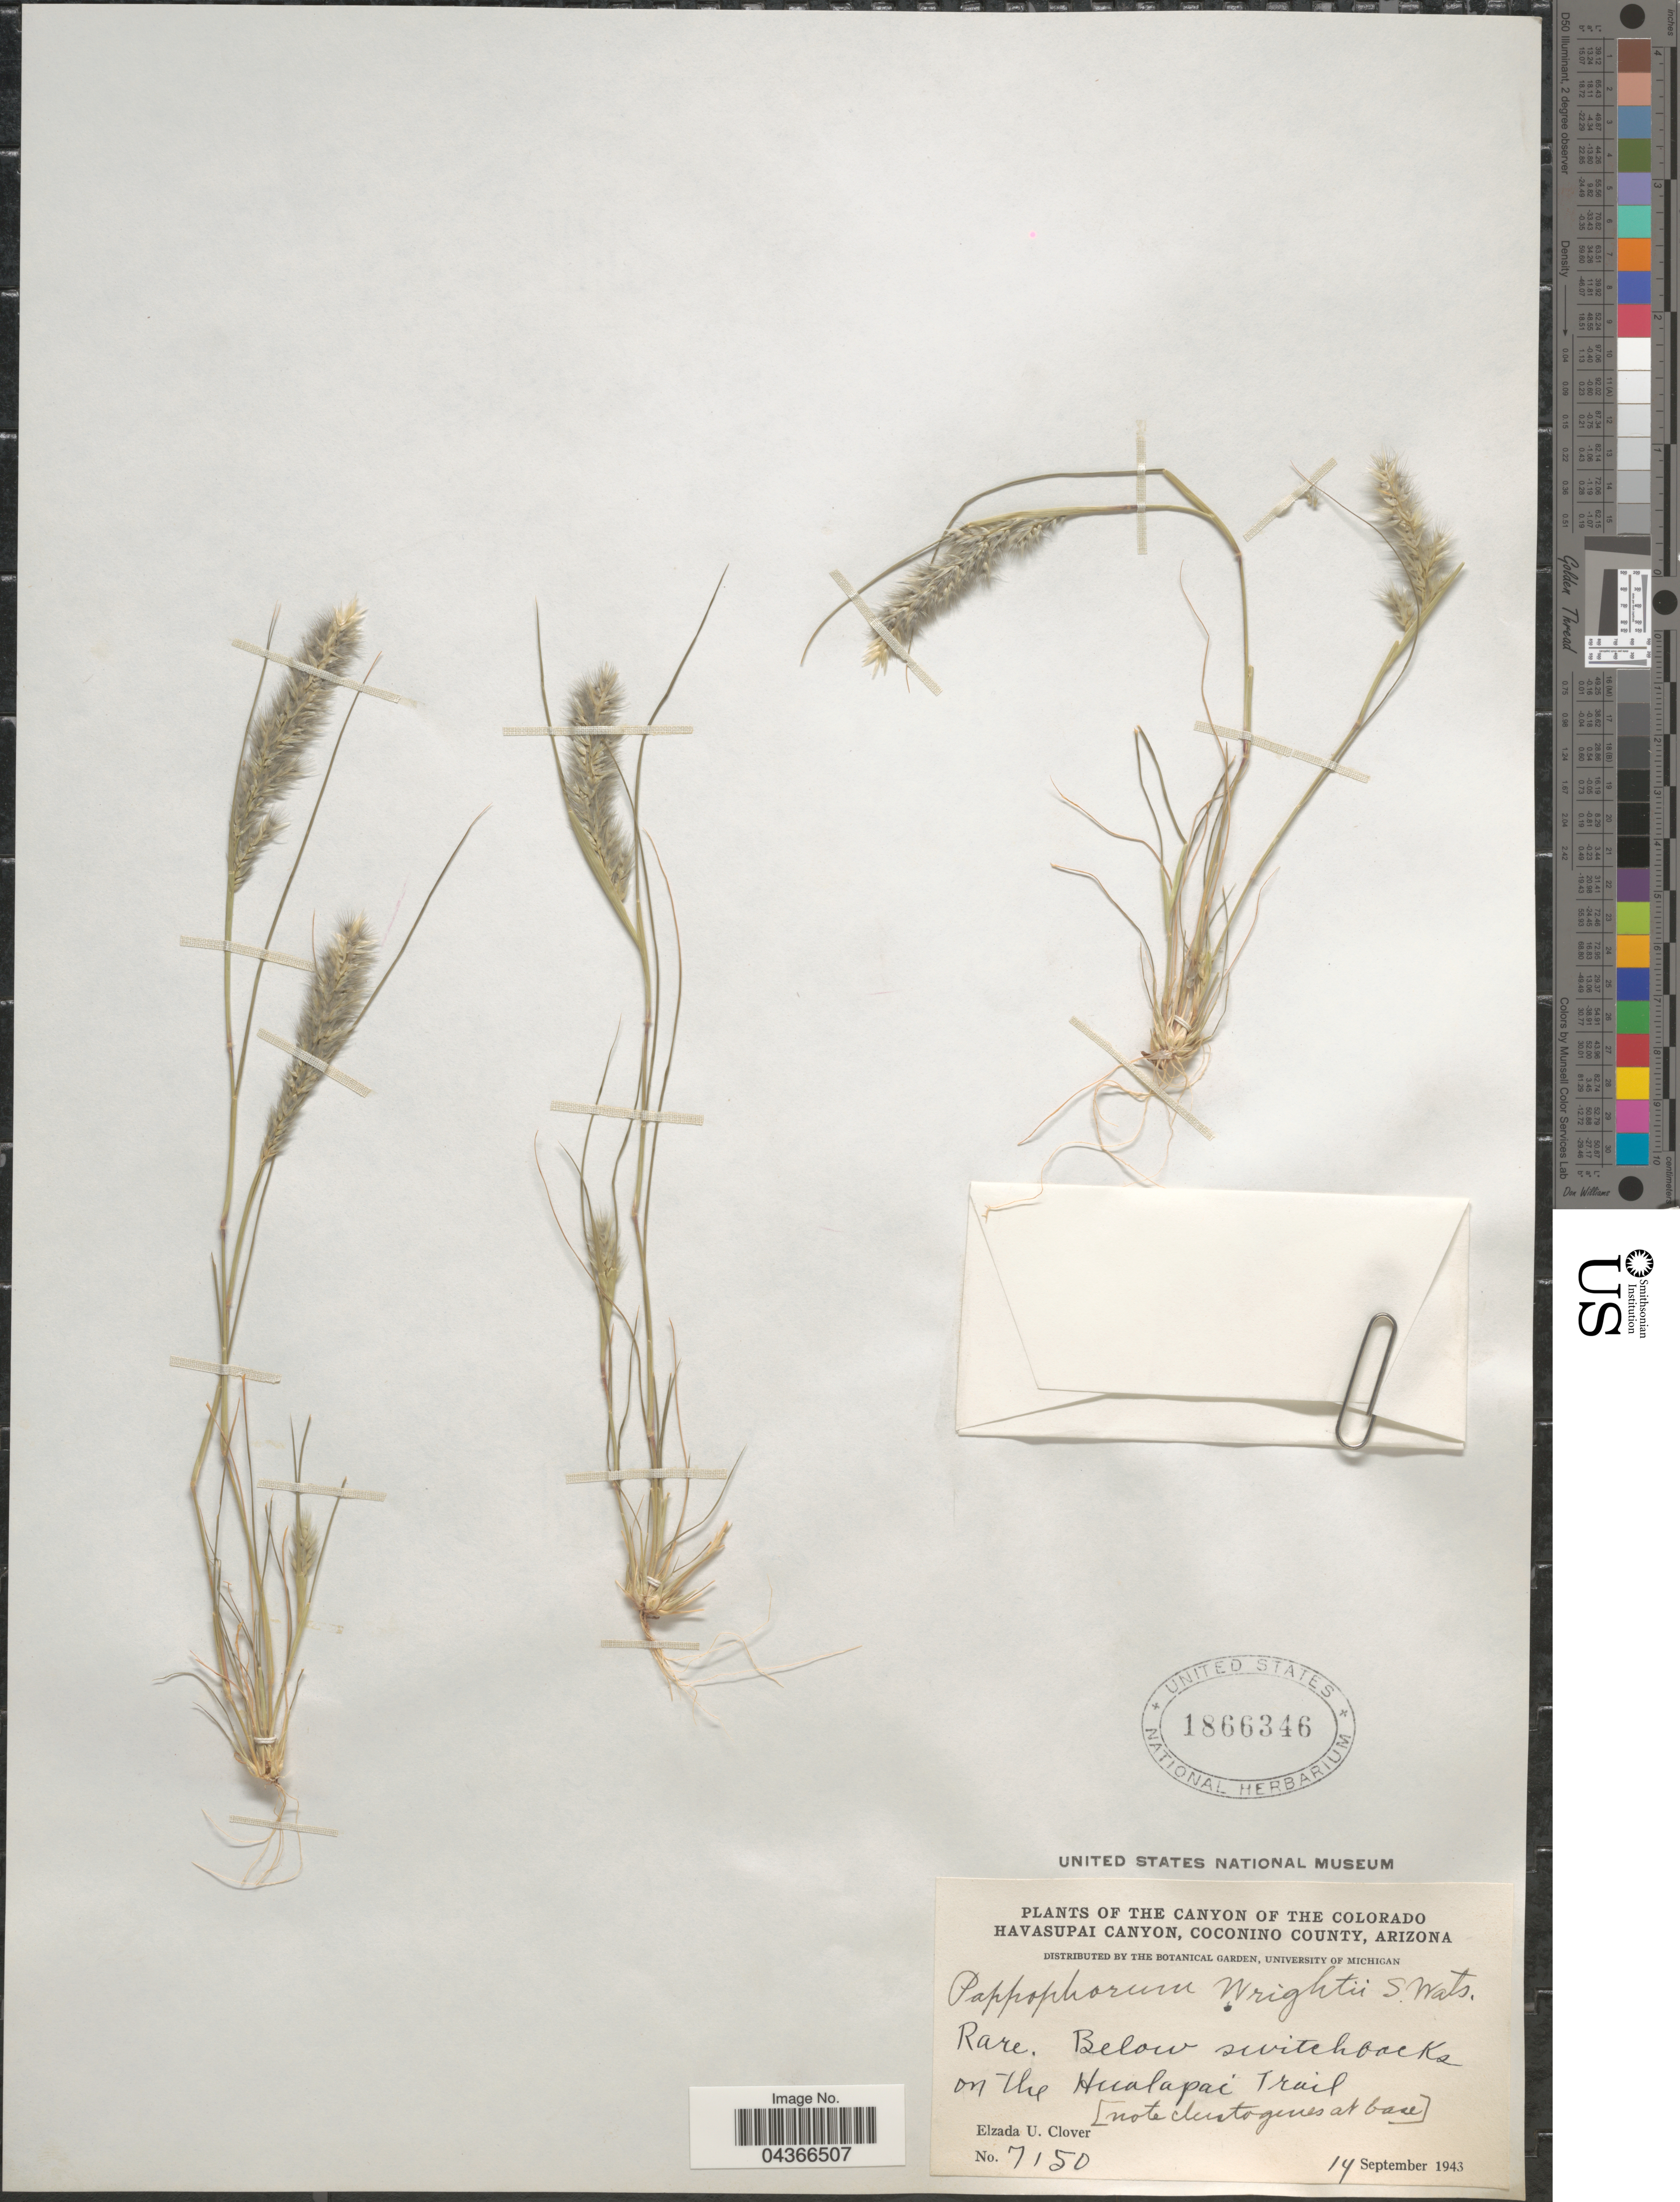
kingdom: Plantae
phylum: Tracheophyta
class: Liliopsida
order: Poales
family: Poaceae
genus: Enneapogon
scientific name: Enneapogon desvauxii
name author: P. Beauv.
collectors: E. U. Clover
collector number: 7150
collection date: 1943-09-14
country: United States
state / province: Arizona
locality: Canyon of the Colorado Havasupai Canyon, Coconino County. Below switchbacks on the Hualapai Trail.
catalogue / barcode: US 1866346